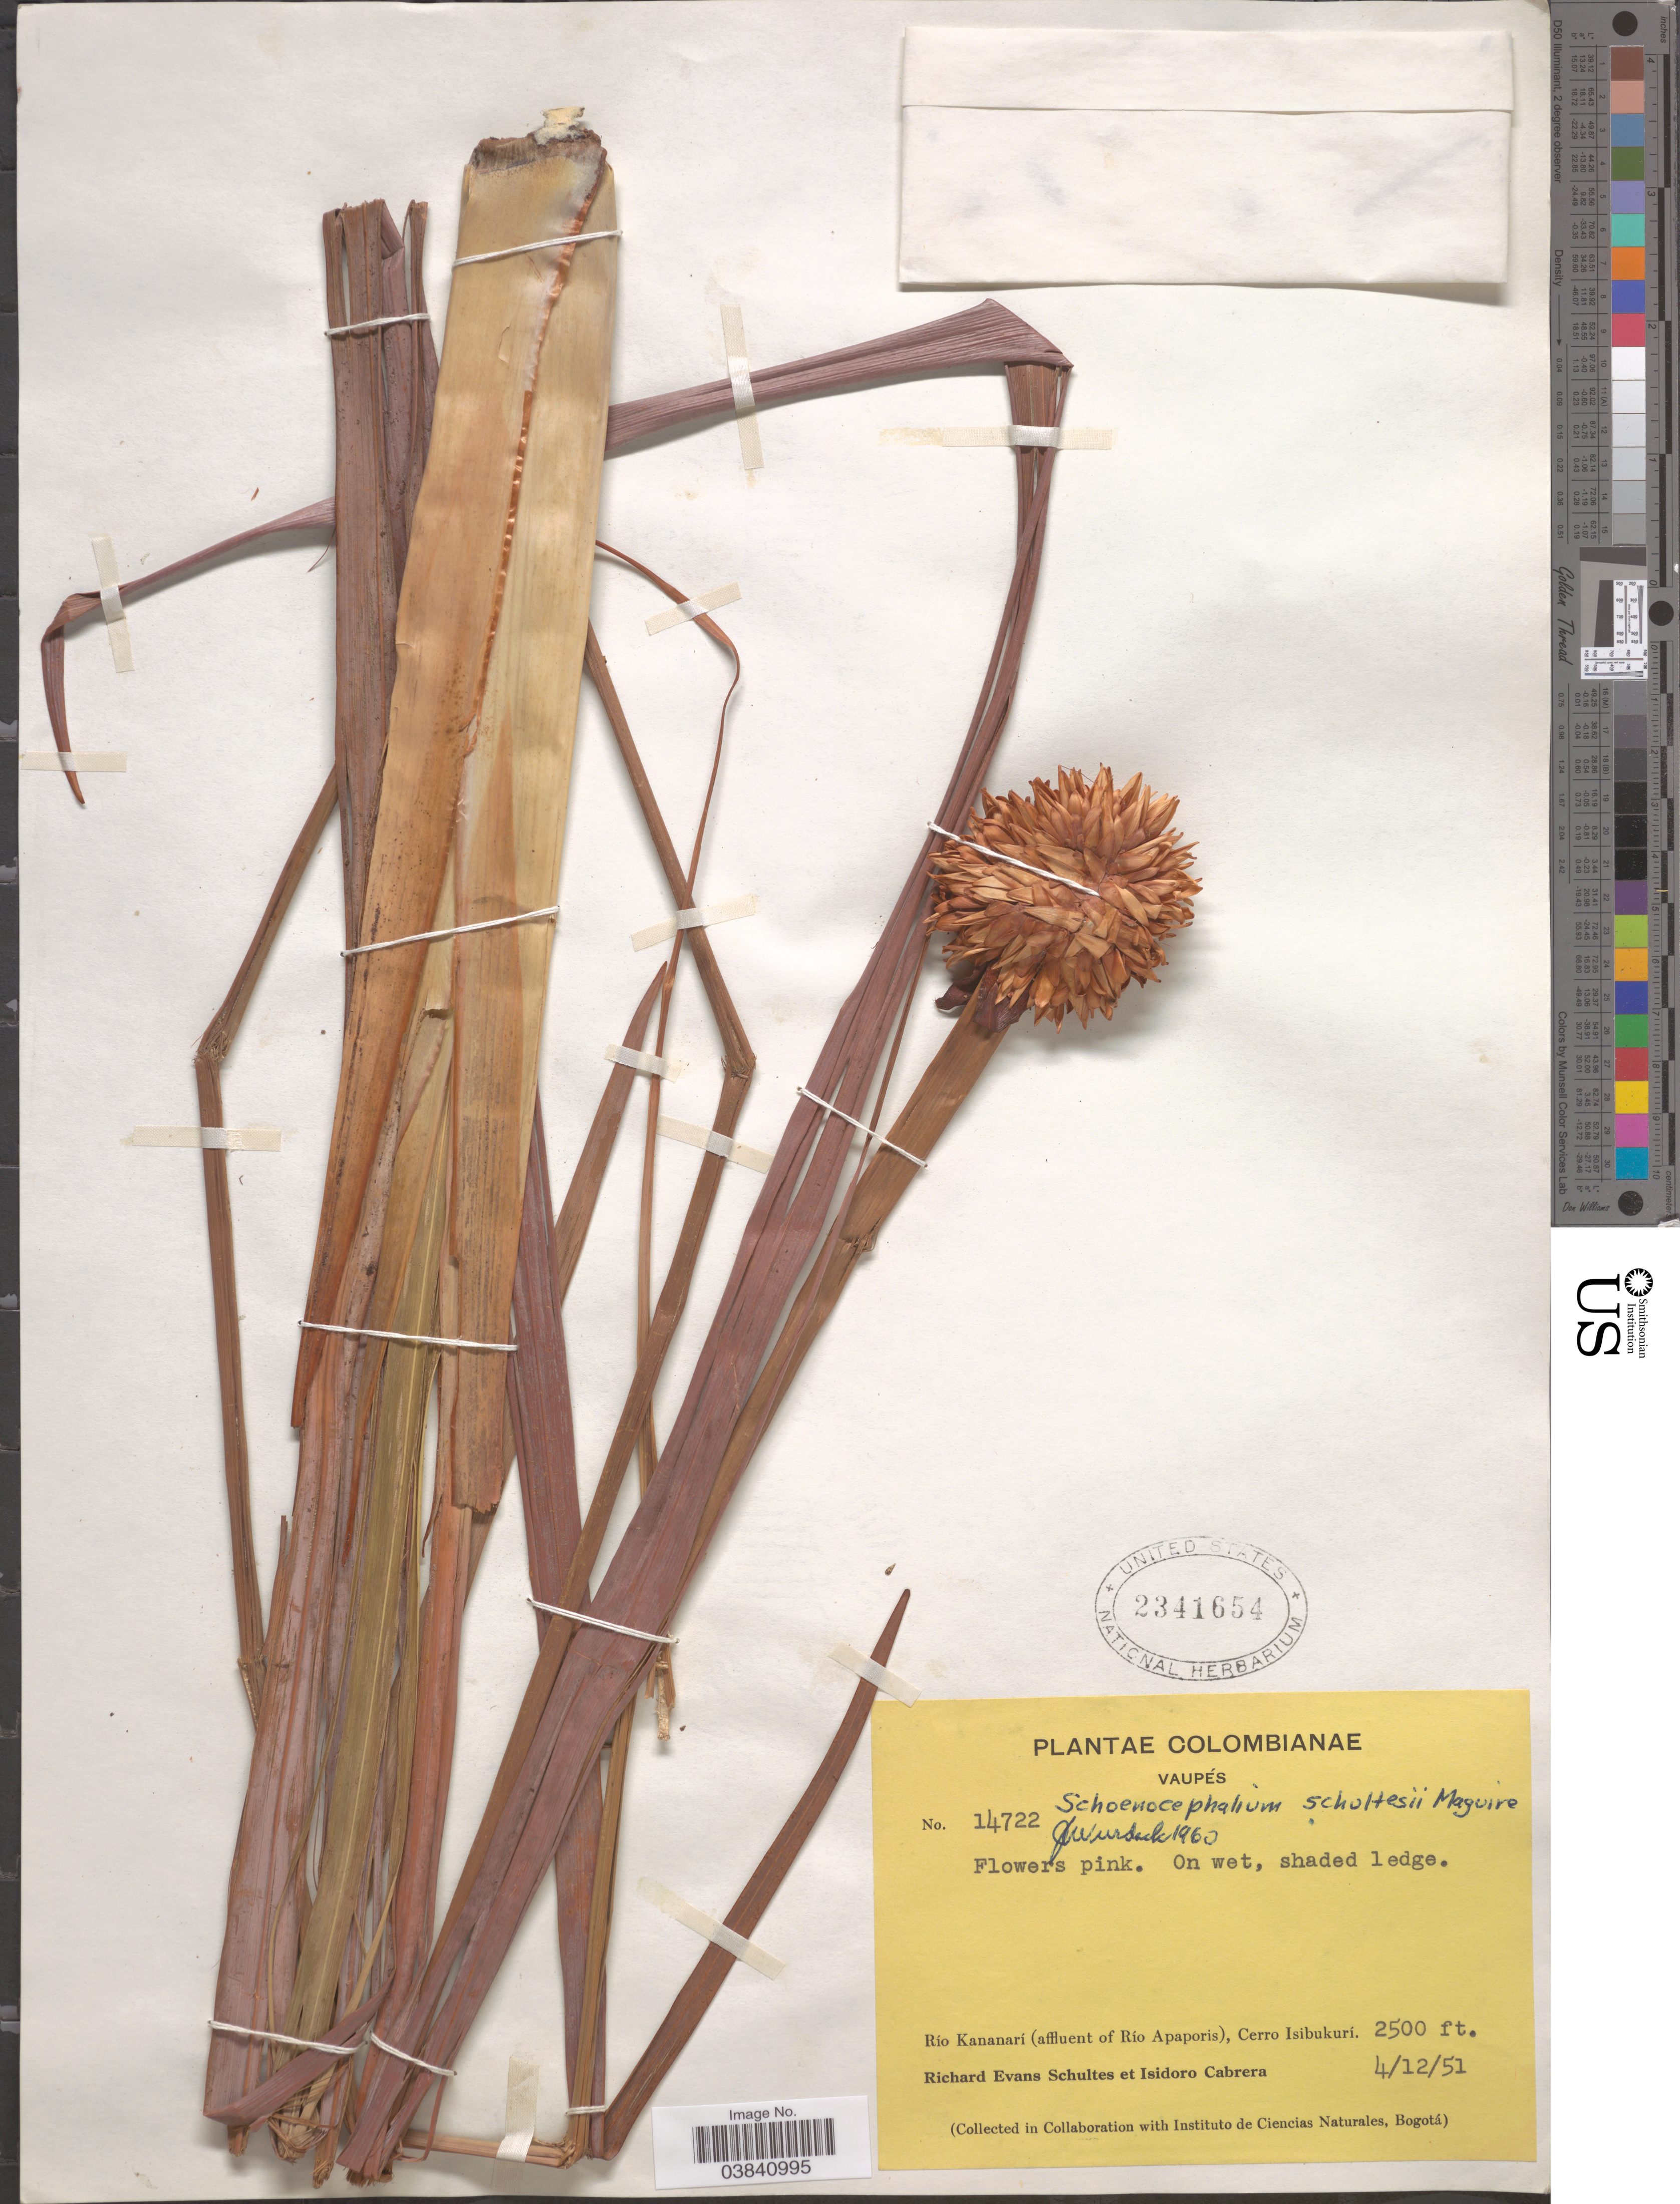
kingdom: Plantae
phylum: Tracheophyta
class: Liliopsida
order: Poales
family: Rapateaceae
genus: Schoenocephalium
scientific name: Schoenocephalium schultesii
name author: Maguire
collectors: R. E. Schultes & I. Cabrera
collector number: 14722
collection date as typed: Transcribed d/m/y: 4/12/51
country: Colombia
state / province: Vaupés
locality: Río Kananarí (affluent of Río Apaporis), Cerro Isibukurí.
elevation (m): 762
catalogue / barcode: US 2341654